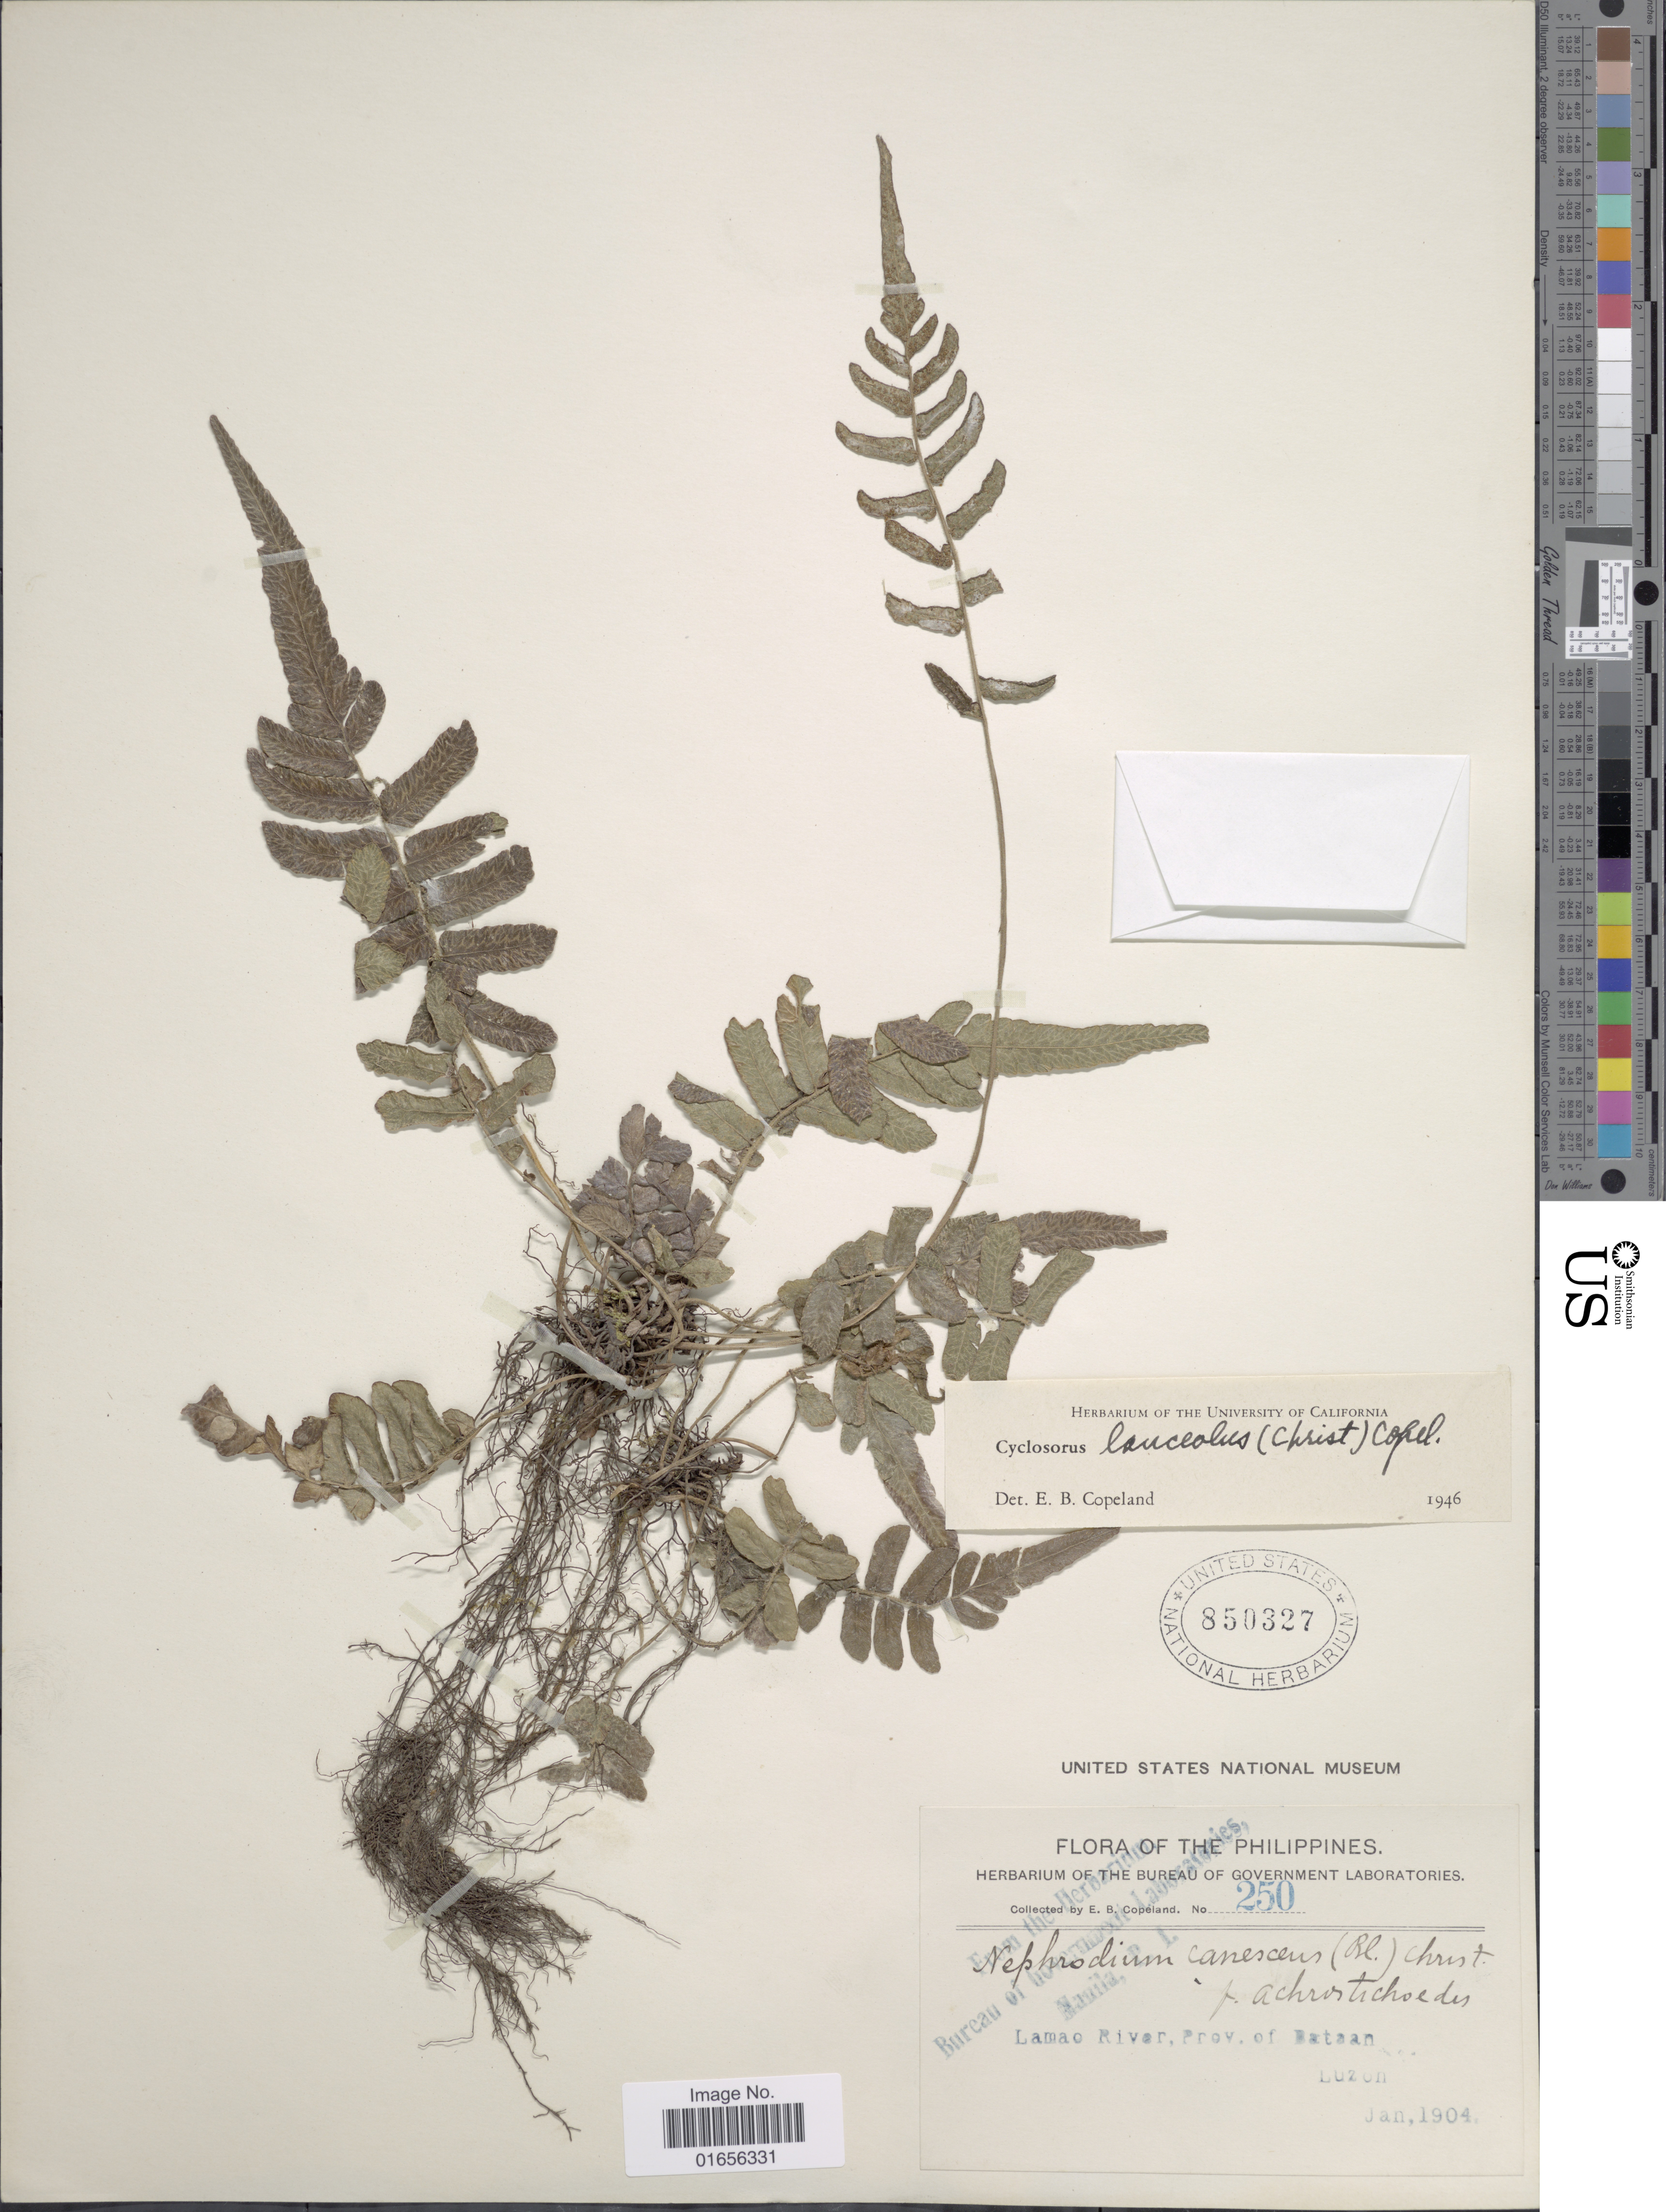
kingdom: Plantae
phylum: Tracheophyta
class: Polypodiopsida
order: Polypodiales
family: Thelypteridaceae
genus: Pronephrium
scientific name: Pronephrium rhombeum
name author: (Christ) Holttum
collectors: E. B. Copeland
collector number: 250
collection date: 1904-01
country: Philippines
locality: Lamao River, Prov, of Bataan, Luzon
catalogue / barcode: US 850327